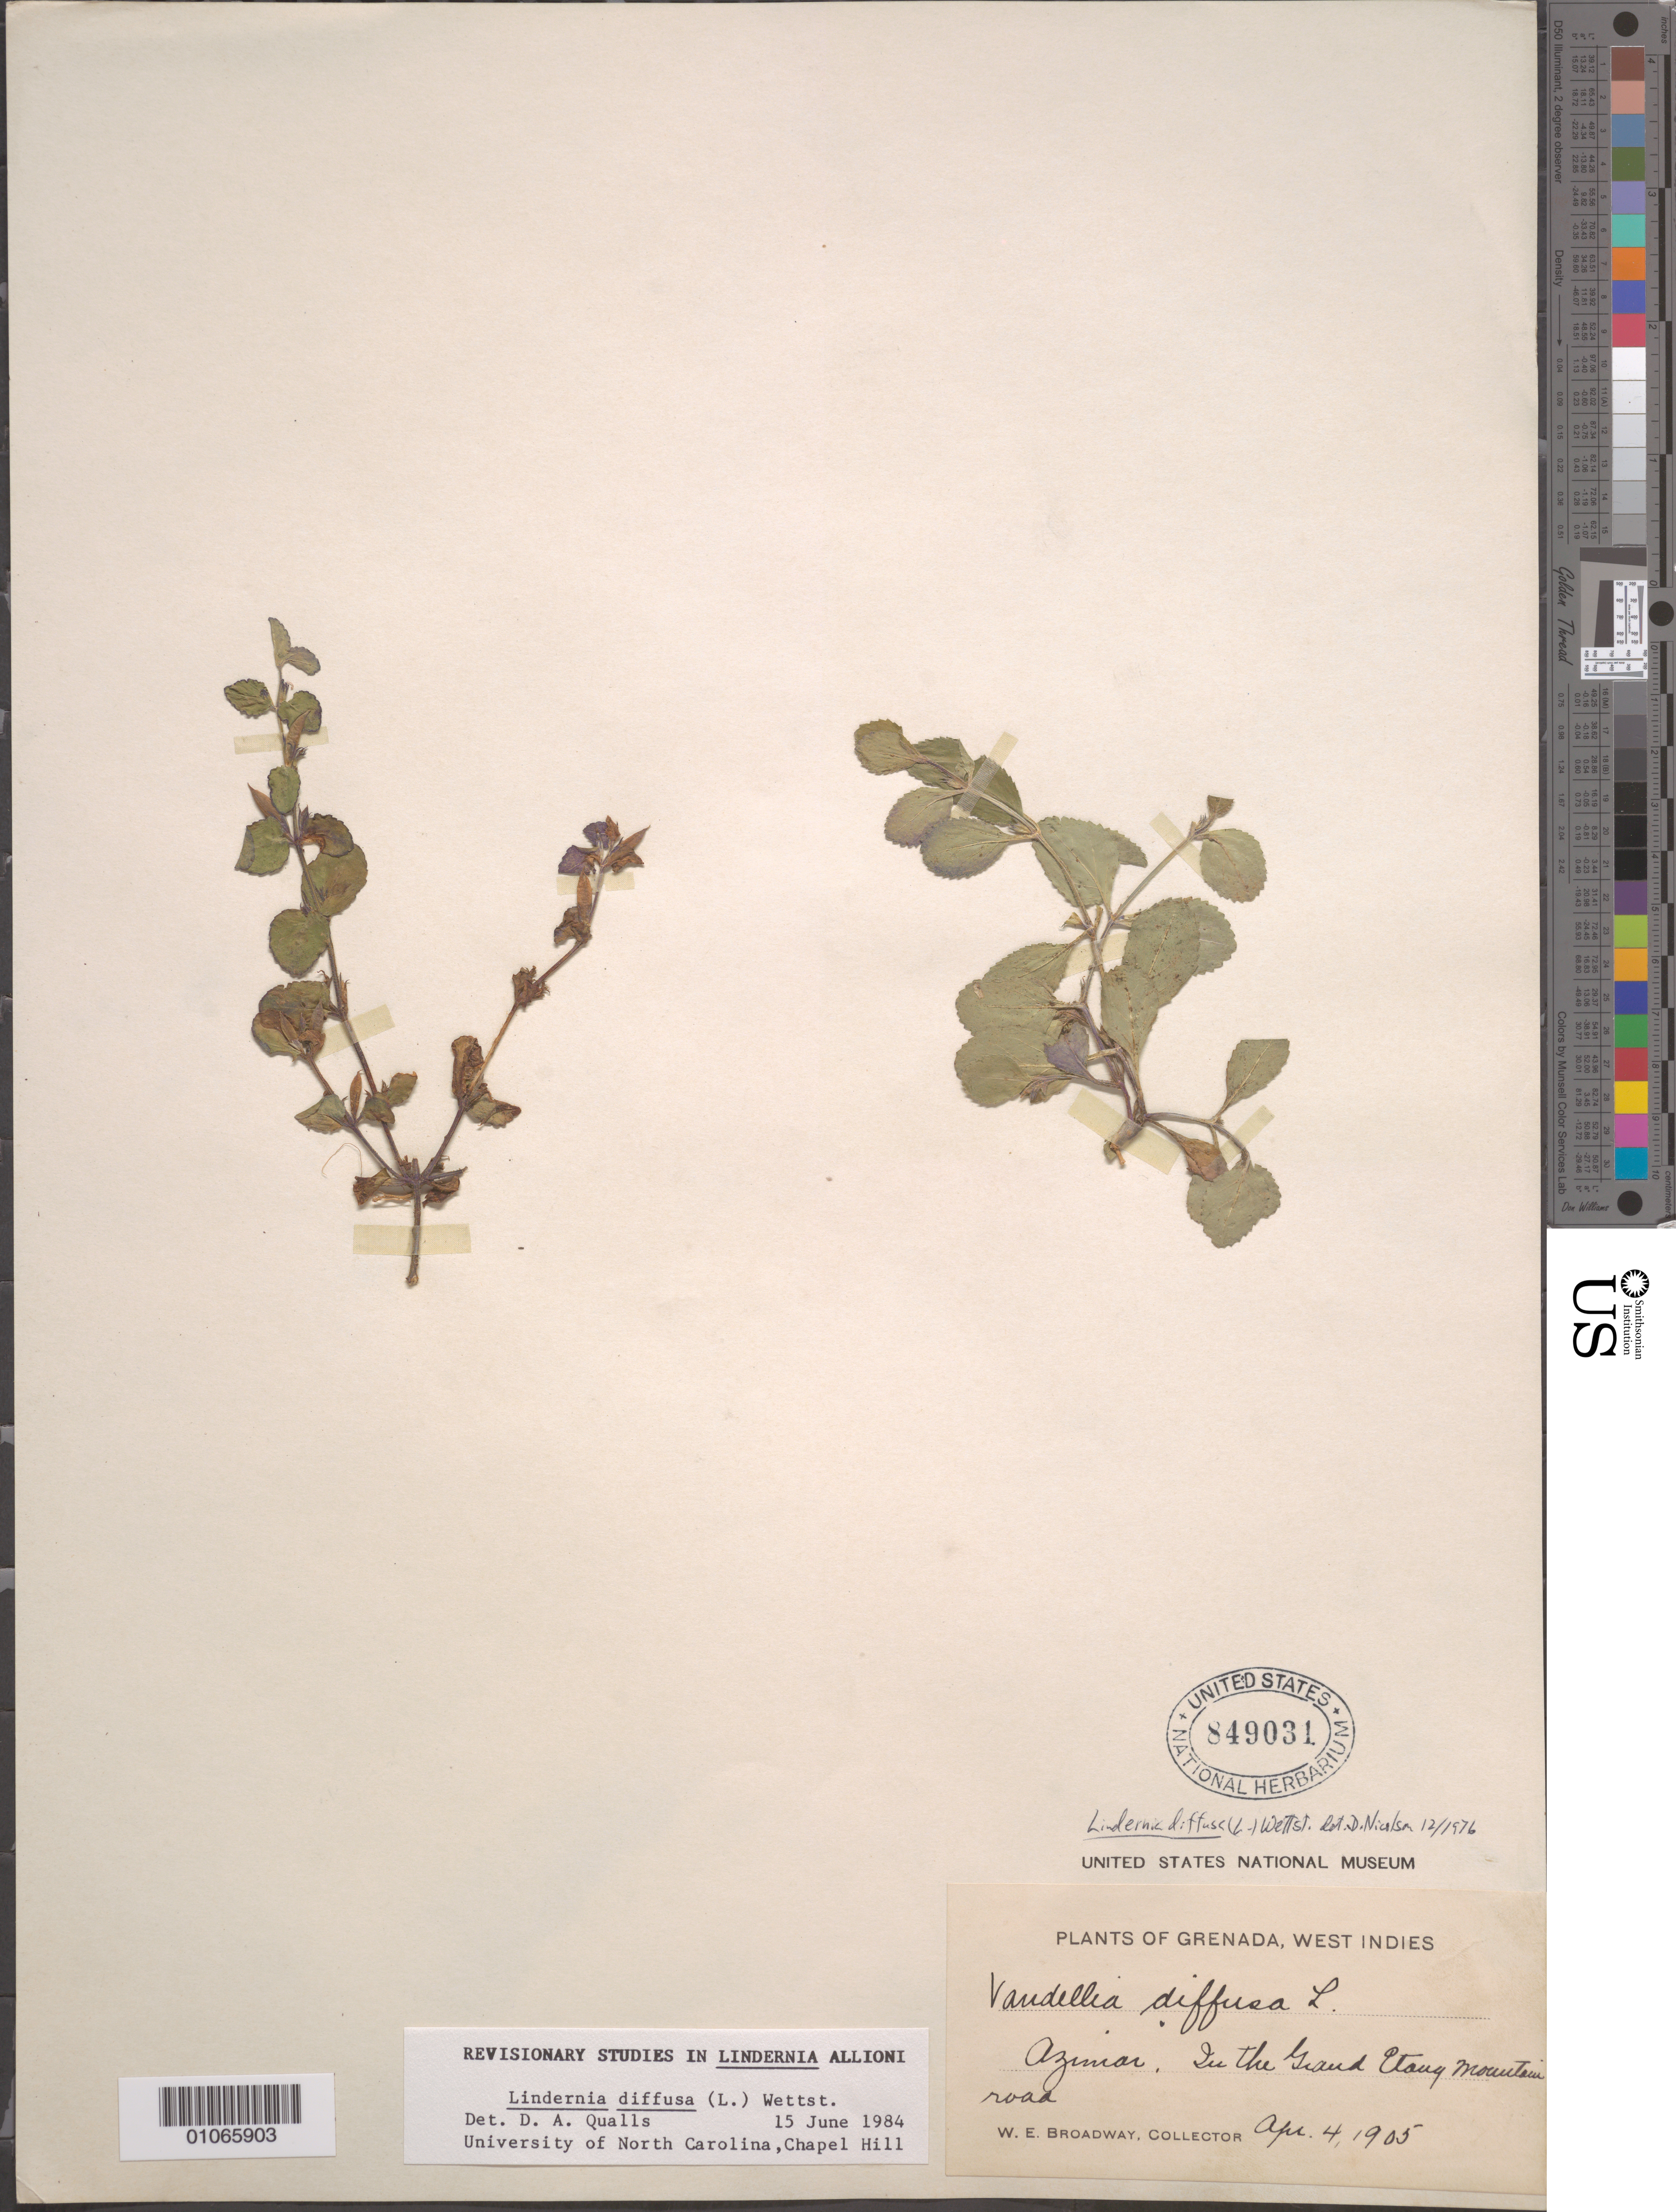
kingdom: Plantae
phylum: Tracheophyta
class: Magnoliopsida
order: Lamiales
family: Linderniaceae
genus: Lindernia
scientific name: Lindernia diffusa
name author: (L.) Wettst.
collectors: W. E. Broadway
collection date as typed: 04 Apr 1905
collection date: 1905-04-04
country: Grenada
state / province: Saint George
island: Grenada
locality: Azimar. In the Grand Etang mountain road.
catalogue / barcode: US 849031